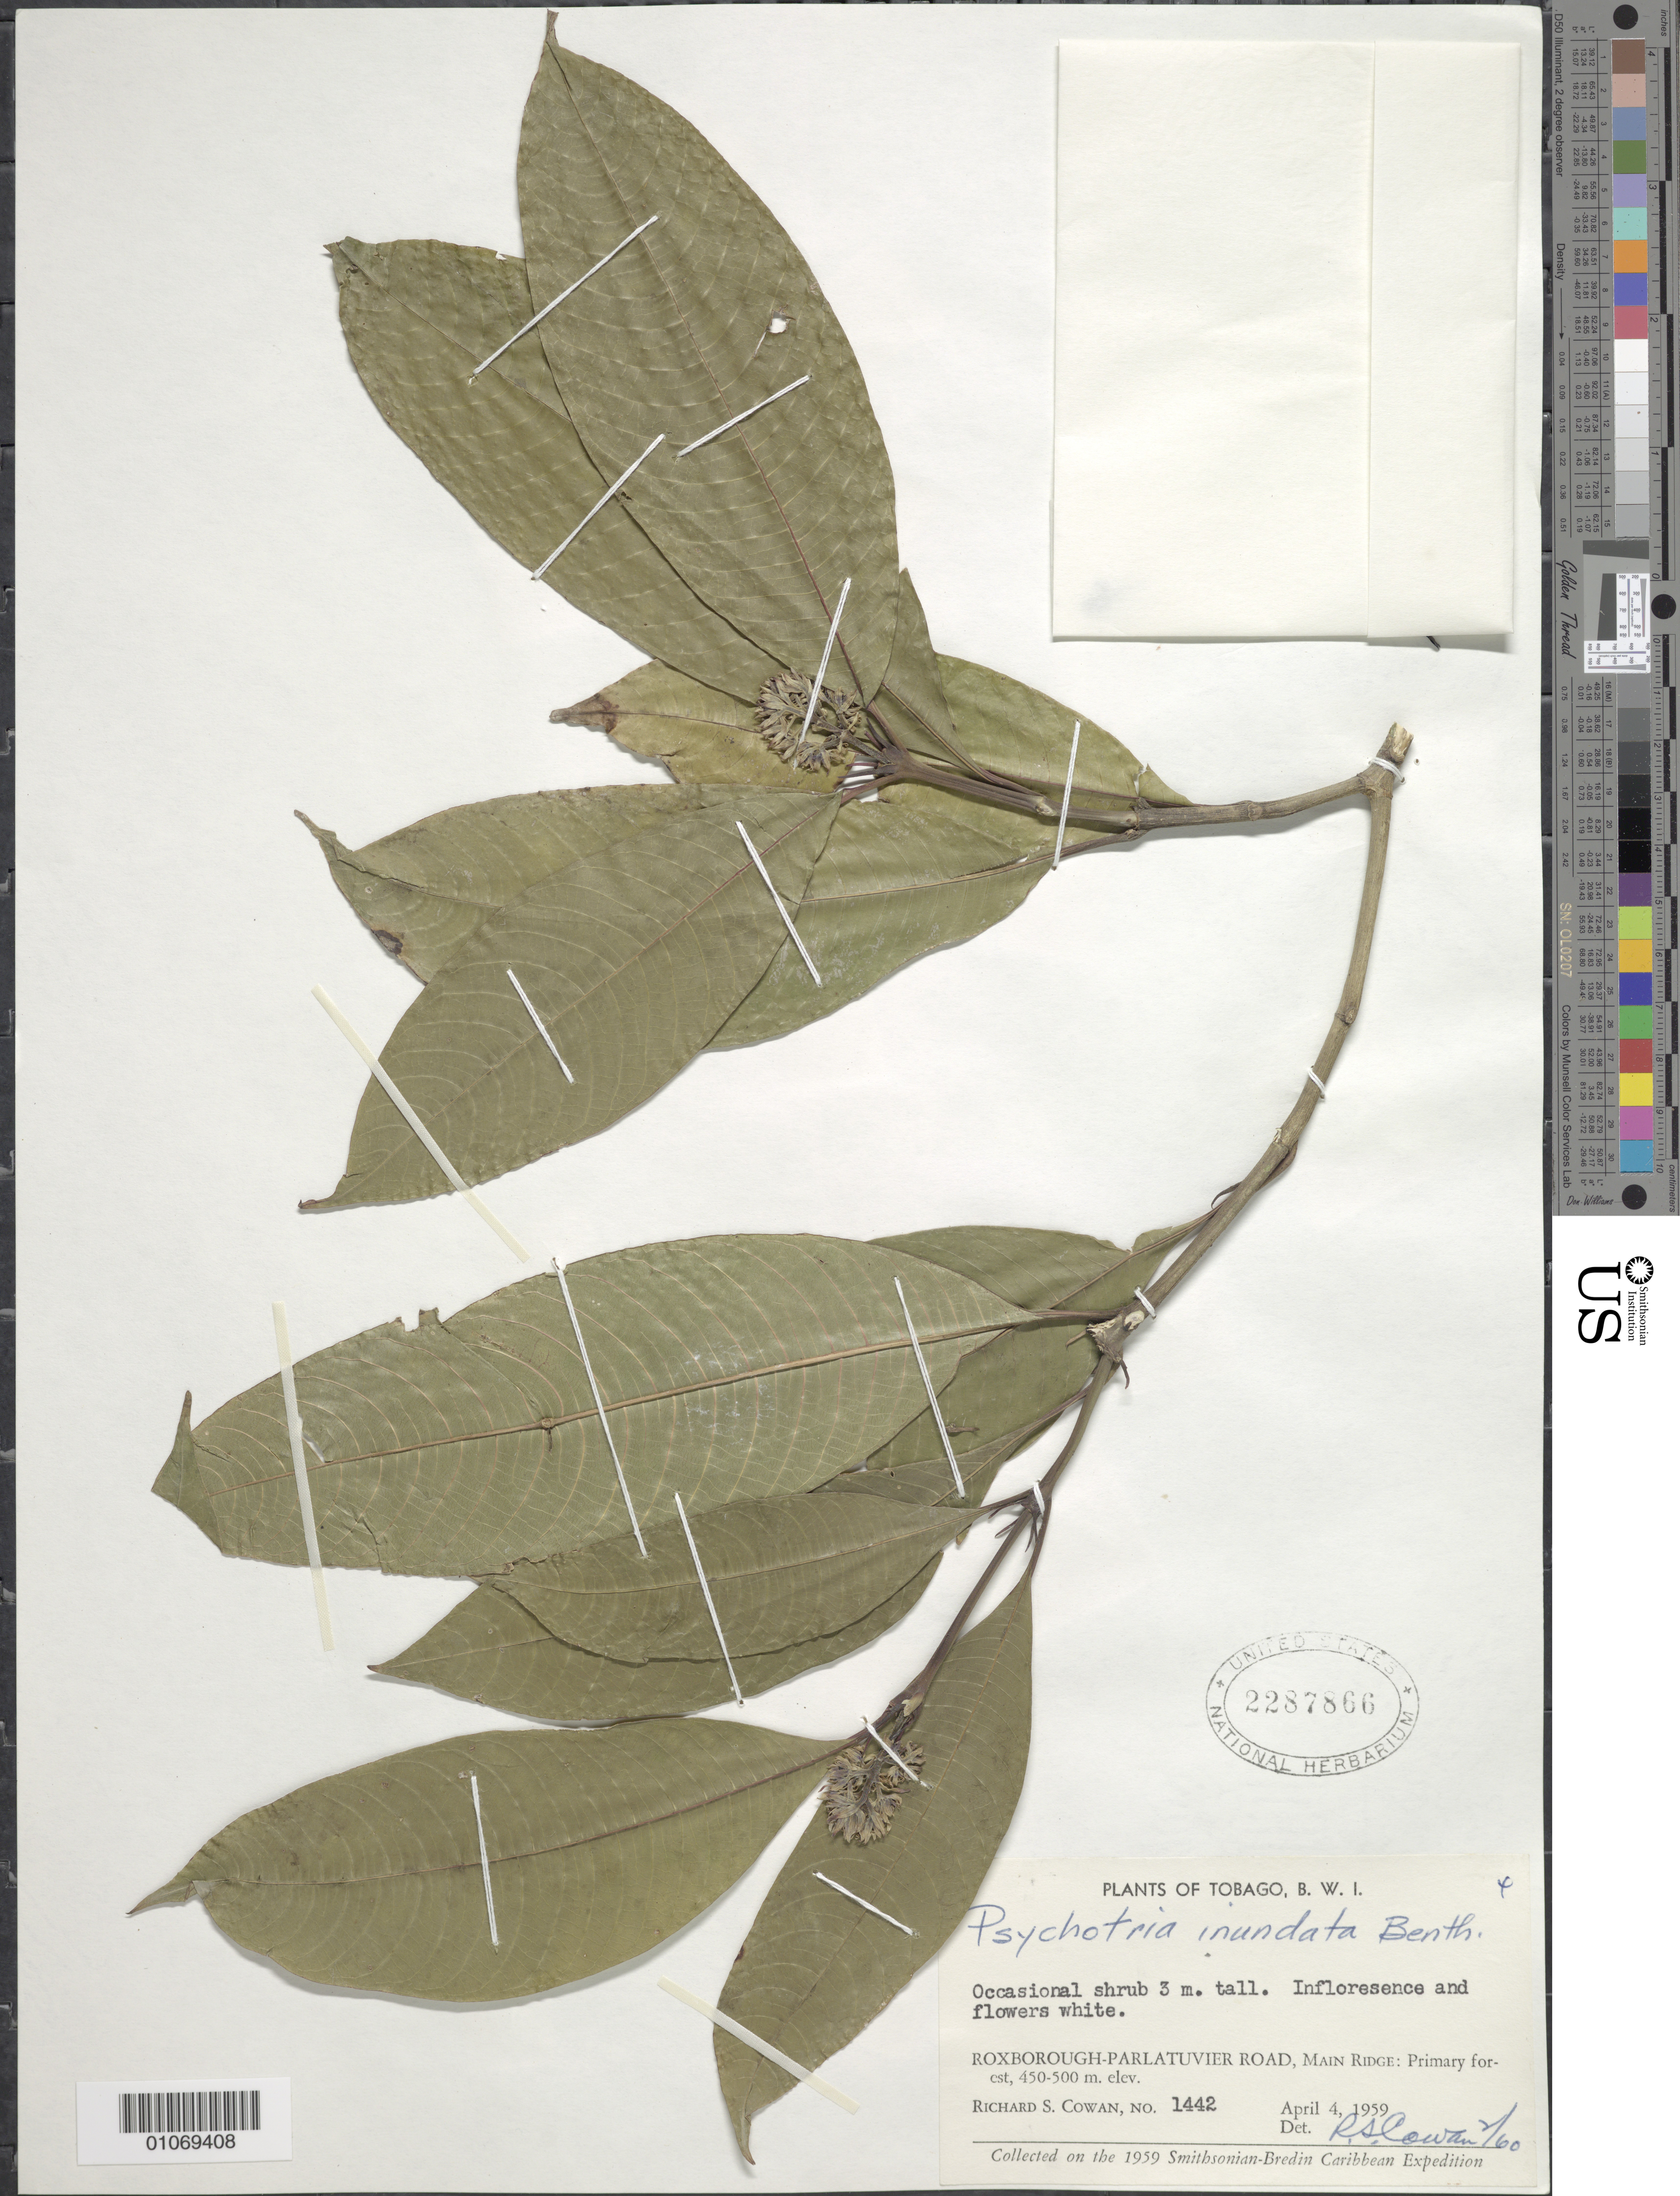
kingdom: Plantae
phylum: Tracheophyta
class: Magnoliopsida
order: Gentianales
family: Rubiaceae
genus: Psychotria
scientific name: Psychotria capitata subsp. amplifolia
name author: (Raeusch.) Steyerm.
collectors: R. S. Cowan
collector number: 1442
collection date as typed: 04 Apr 1959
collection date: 1959-04-04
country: Trinidad and Tobago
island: Tobago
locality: Roxborough-Parlatuvier road, main ridge: primary forest. Occasional.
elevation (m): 450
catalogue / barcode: US 2287866